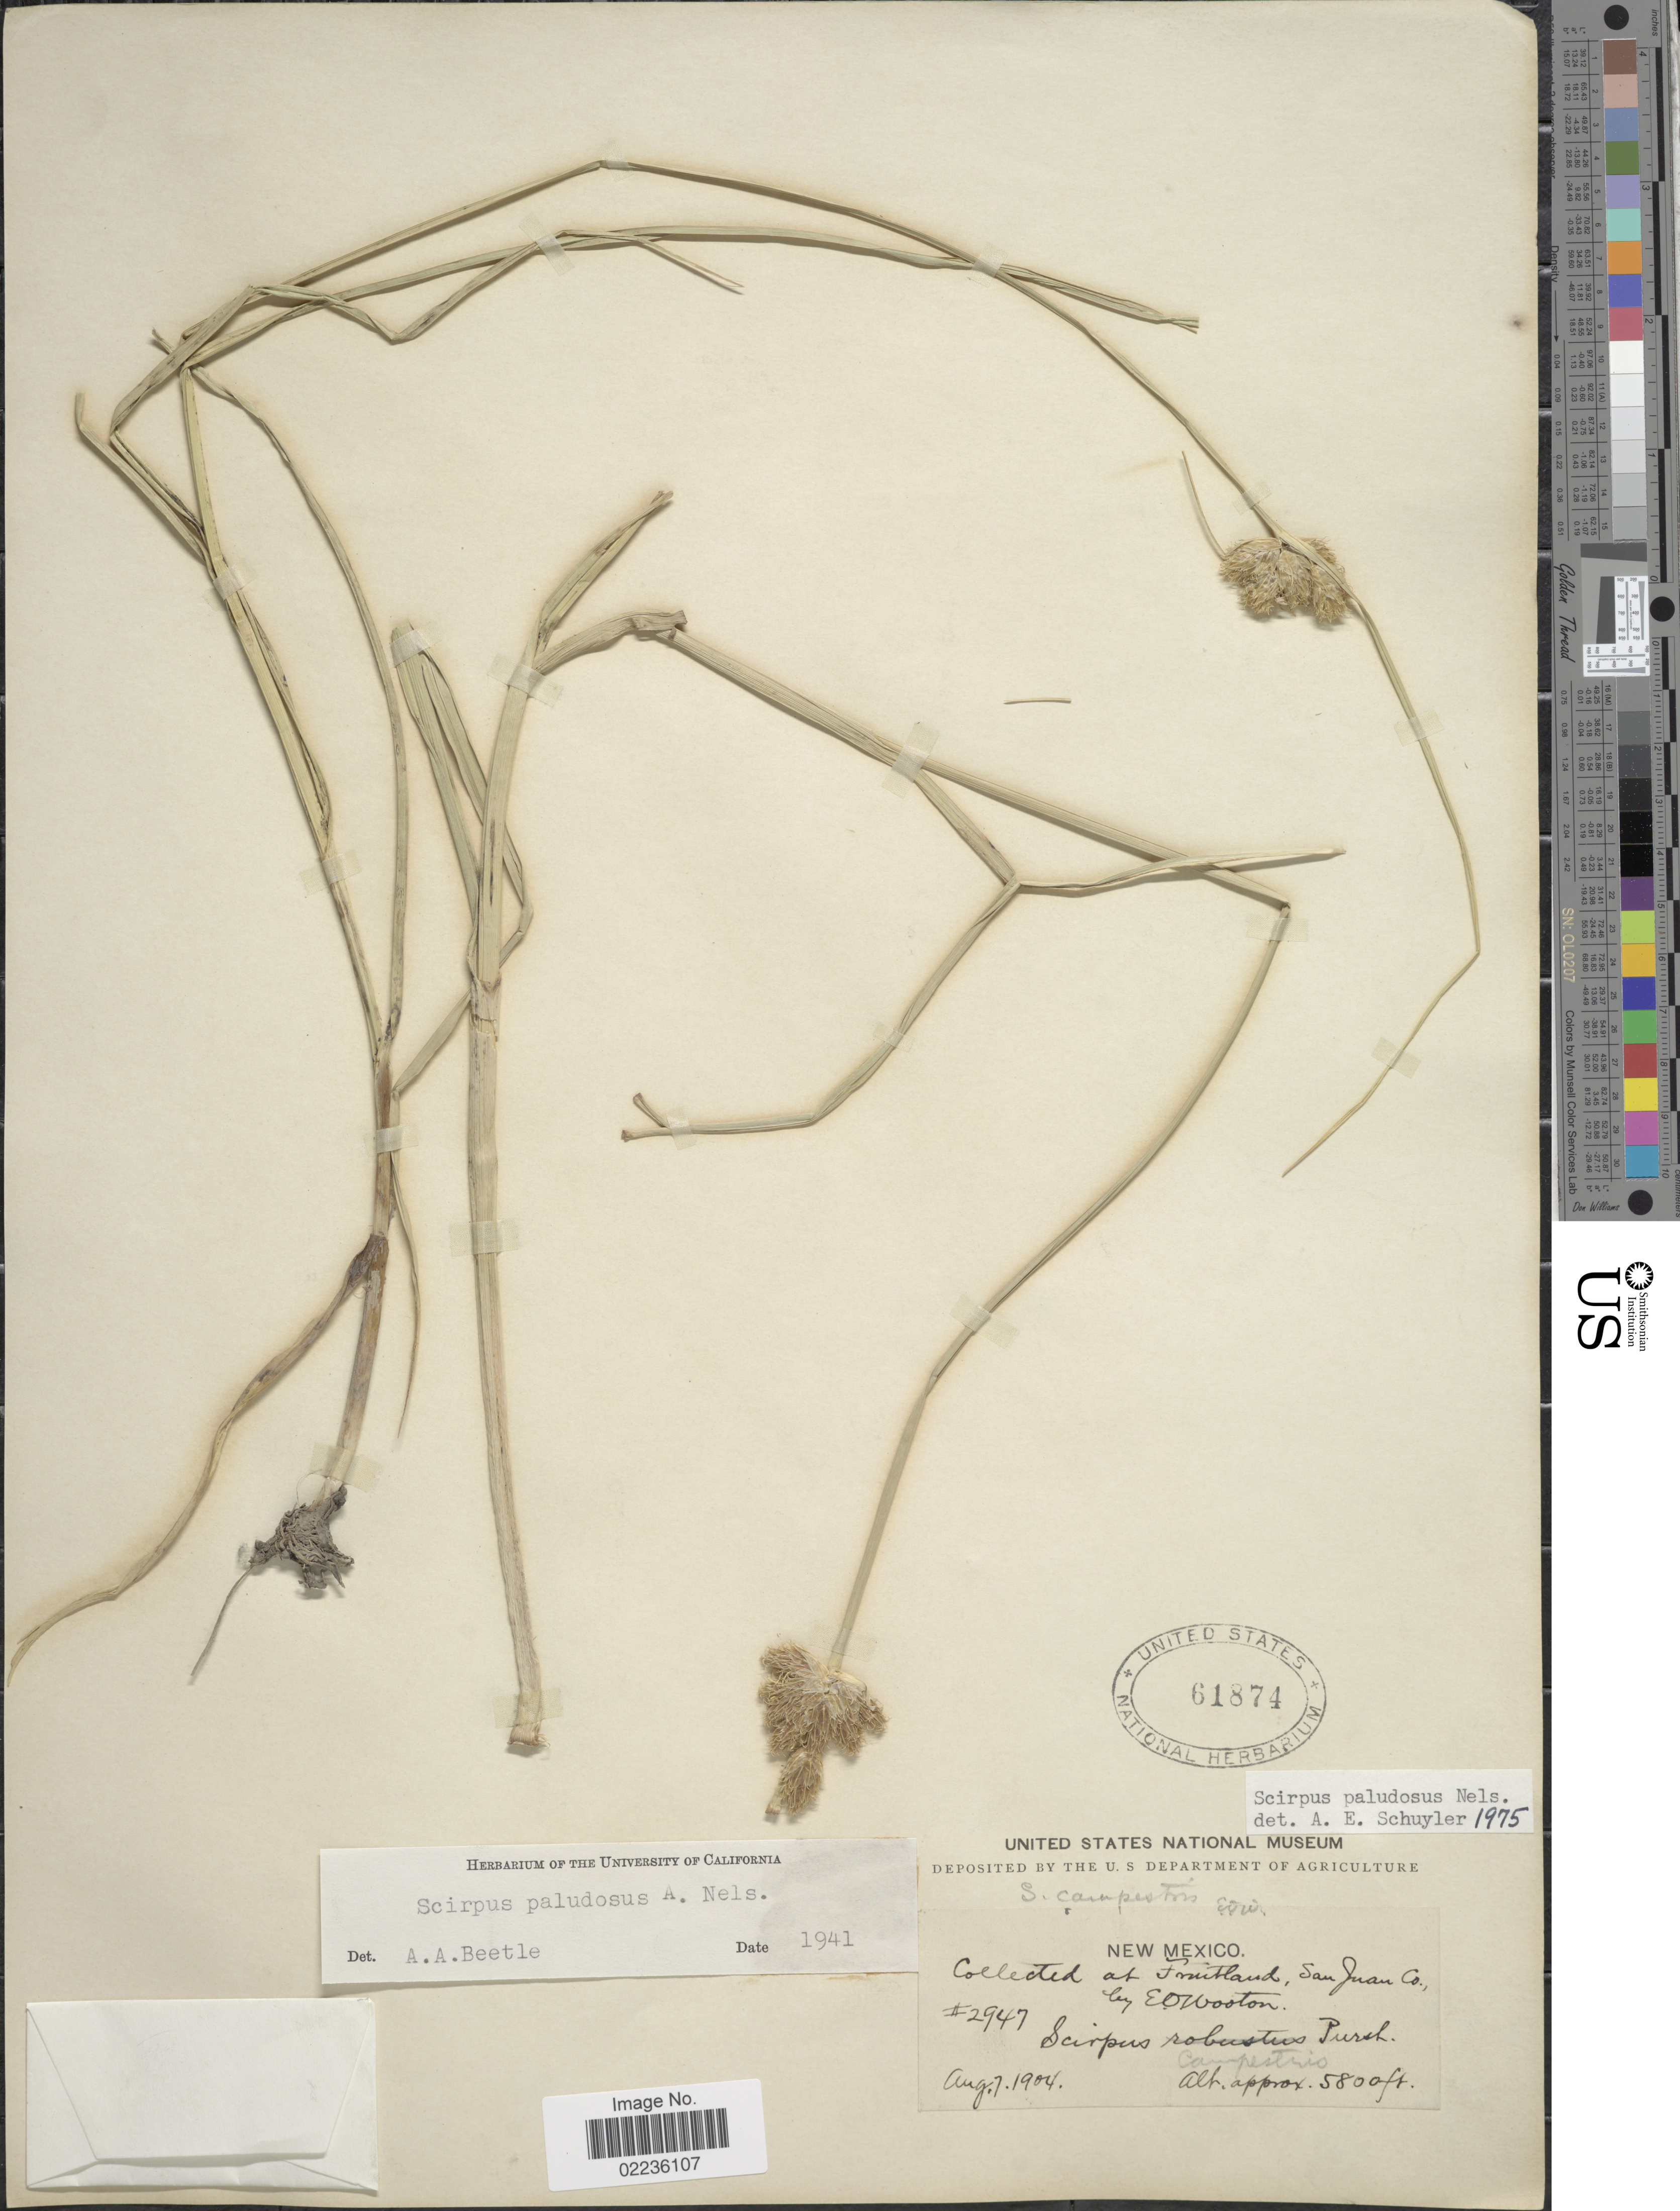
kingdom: Plantae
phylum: Tracheophyta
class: Liliopsida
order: Poales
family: Cyperaceae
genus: Bolboschoenus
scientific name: Bolboschoenus maritimus subsp. paludosus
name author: (A. Nelson) T. Koyama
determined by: Strong, M. T., (US), Smithsonian Institution - National Museum of Natural History (UNITED STATES)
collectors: E. O. Wooton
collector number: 2947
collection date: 1904-08-07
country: United States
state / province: New Mexico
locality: Fruitland, San Juan Co.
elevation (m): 1768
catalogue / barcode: US 61874